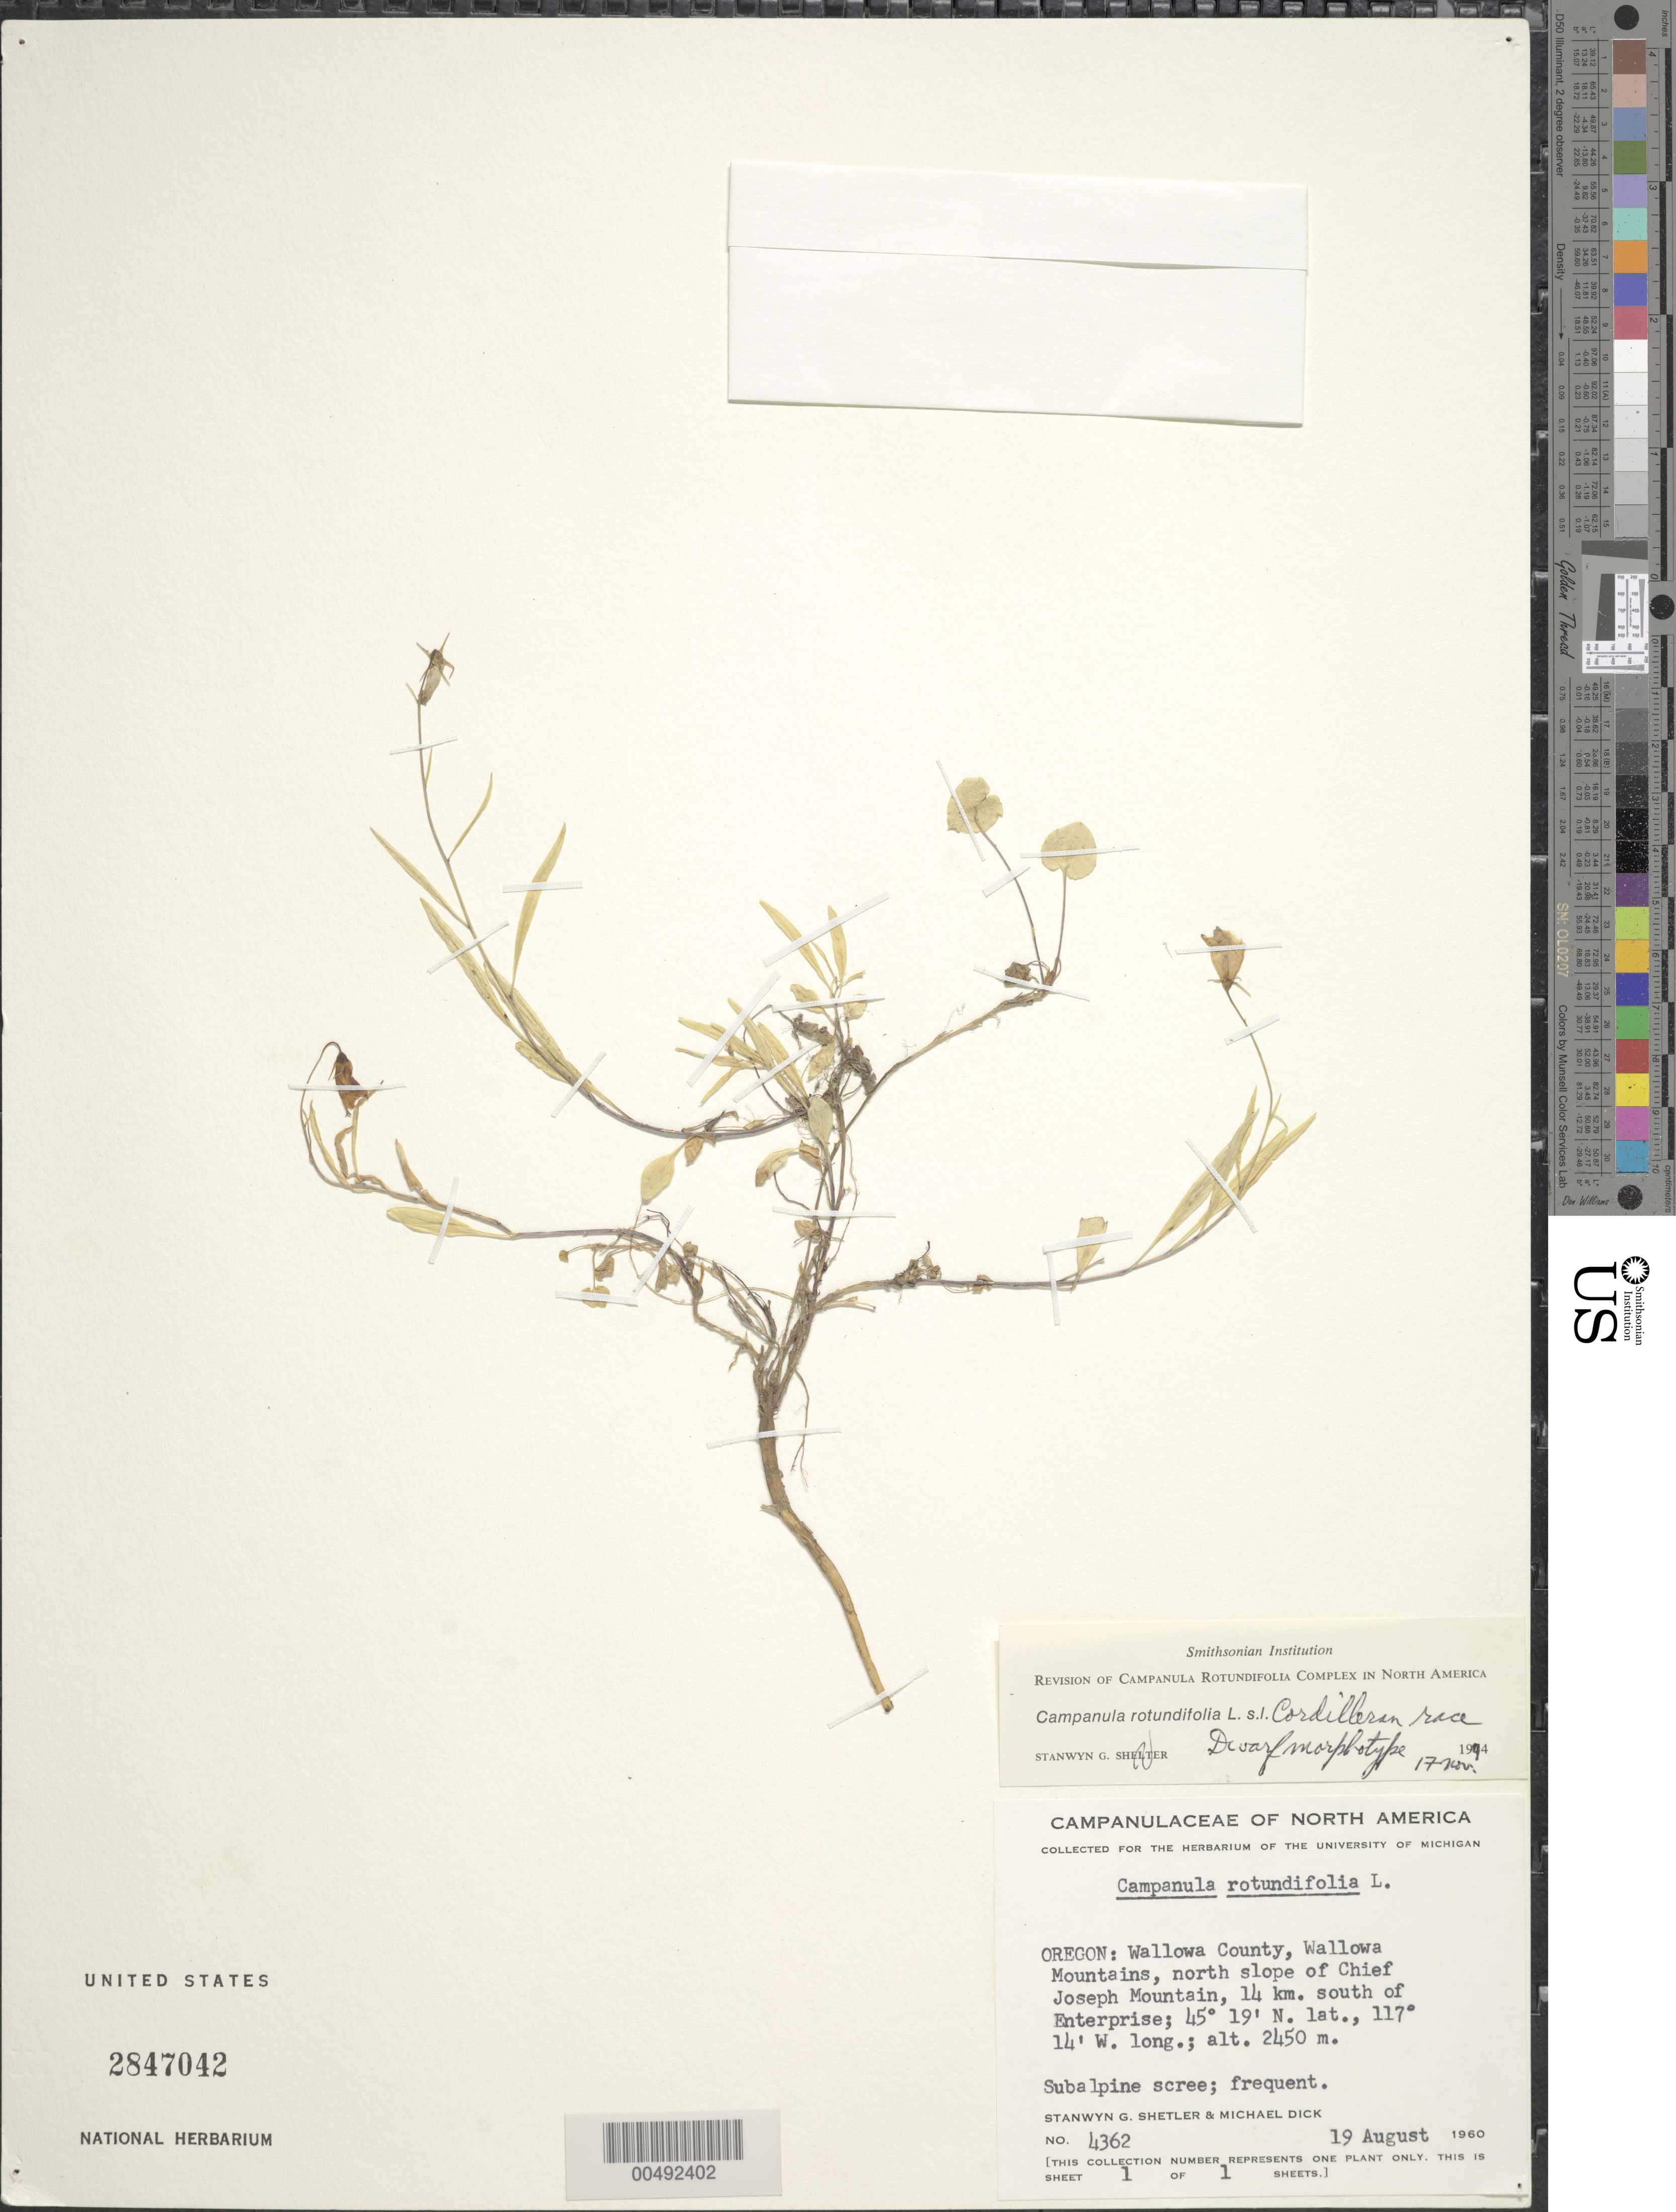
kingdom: Plantae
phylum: Tracheophyta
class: Magnoliopsida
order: Asterales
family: Campanulaceae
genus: Campanula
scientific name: Campanula rotundifolia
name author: L.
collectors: S. Shetler & M. Dick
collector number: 4362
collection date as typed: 19 Aug 1960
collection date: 1960-08-19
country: United States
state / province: Oregon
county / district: Wallowa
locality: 14 km. S of Enterprise, Wallowa Mountains, N slope of Chief Joseph Mountain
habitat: subalpine scree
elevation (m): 2450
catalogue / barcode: US 2847042